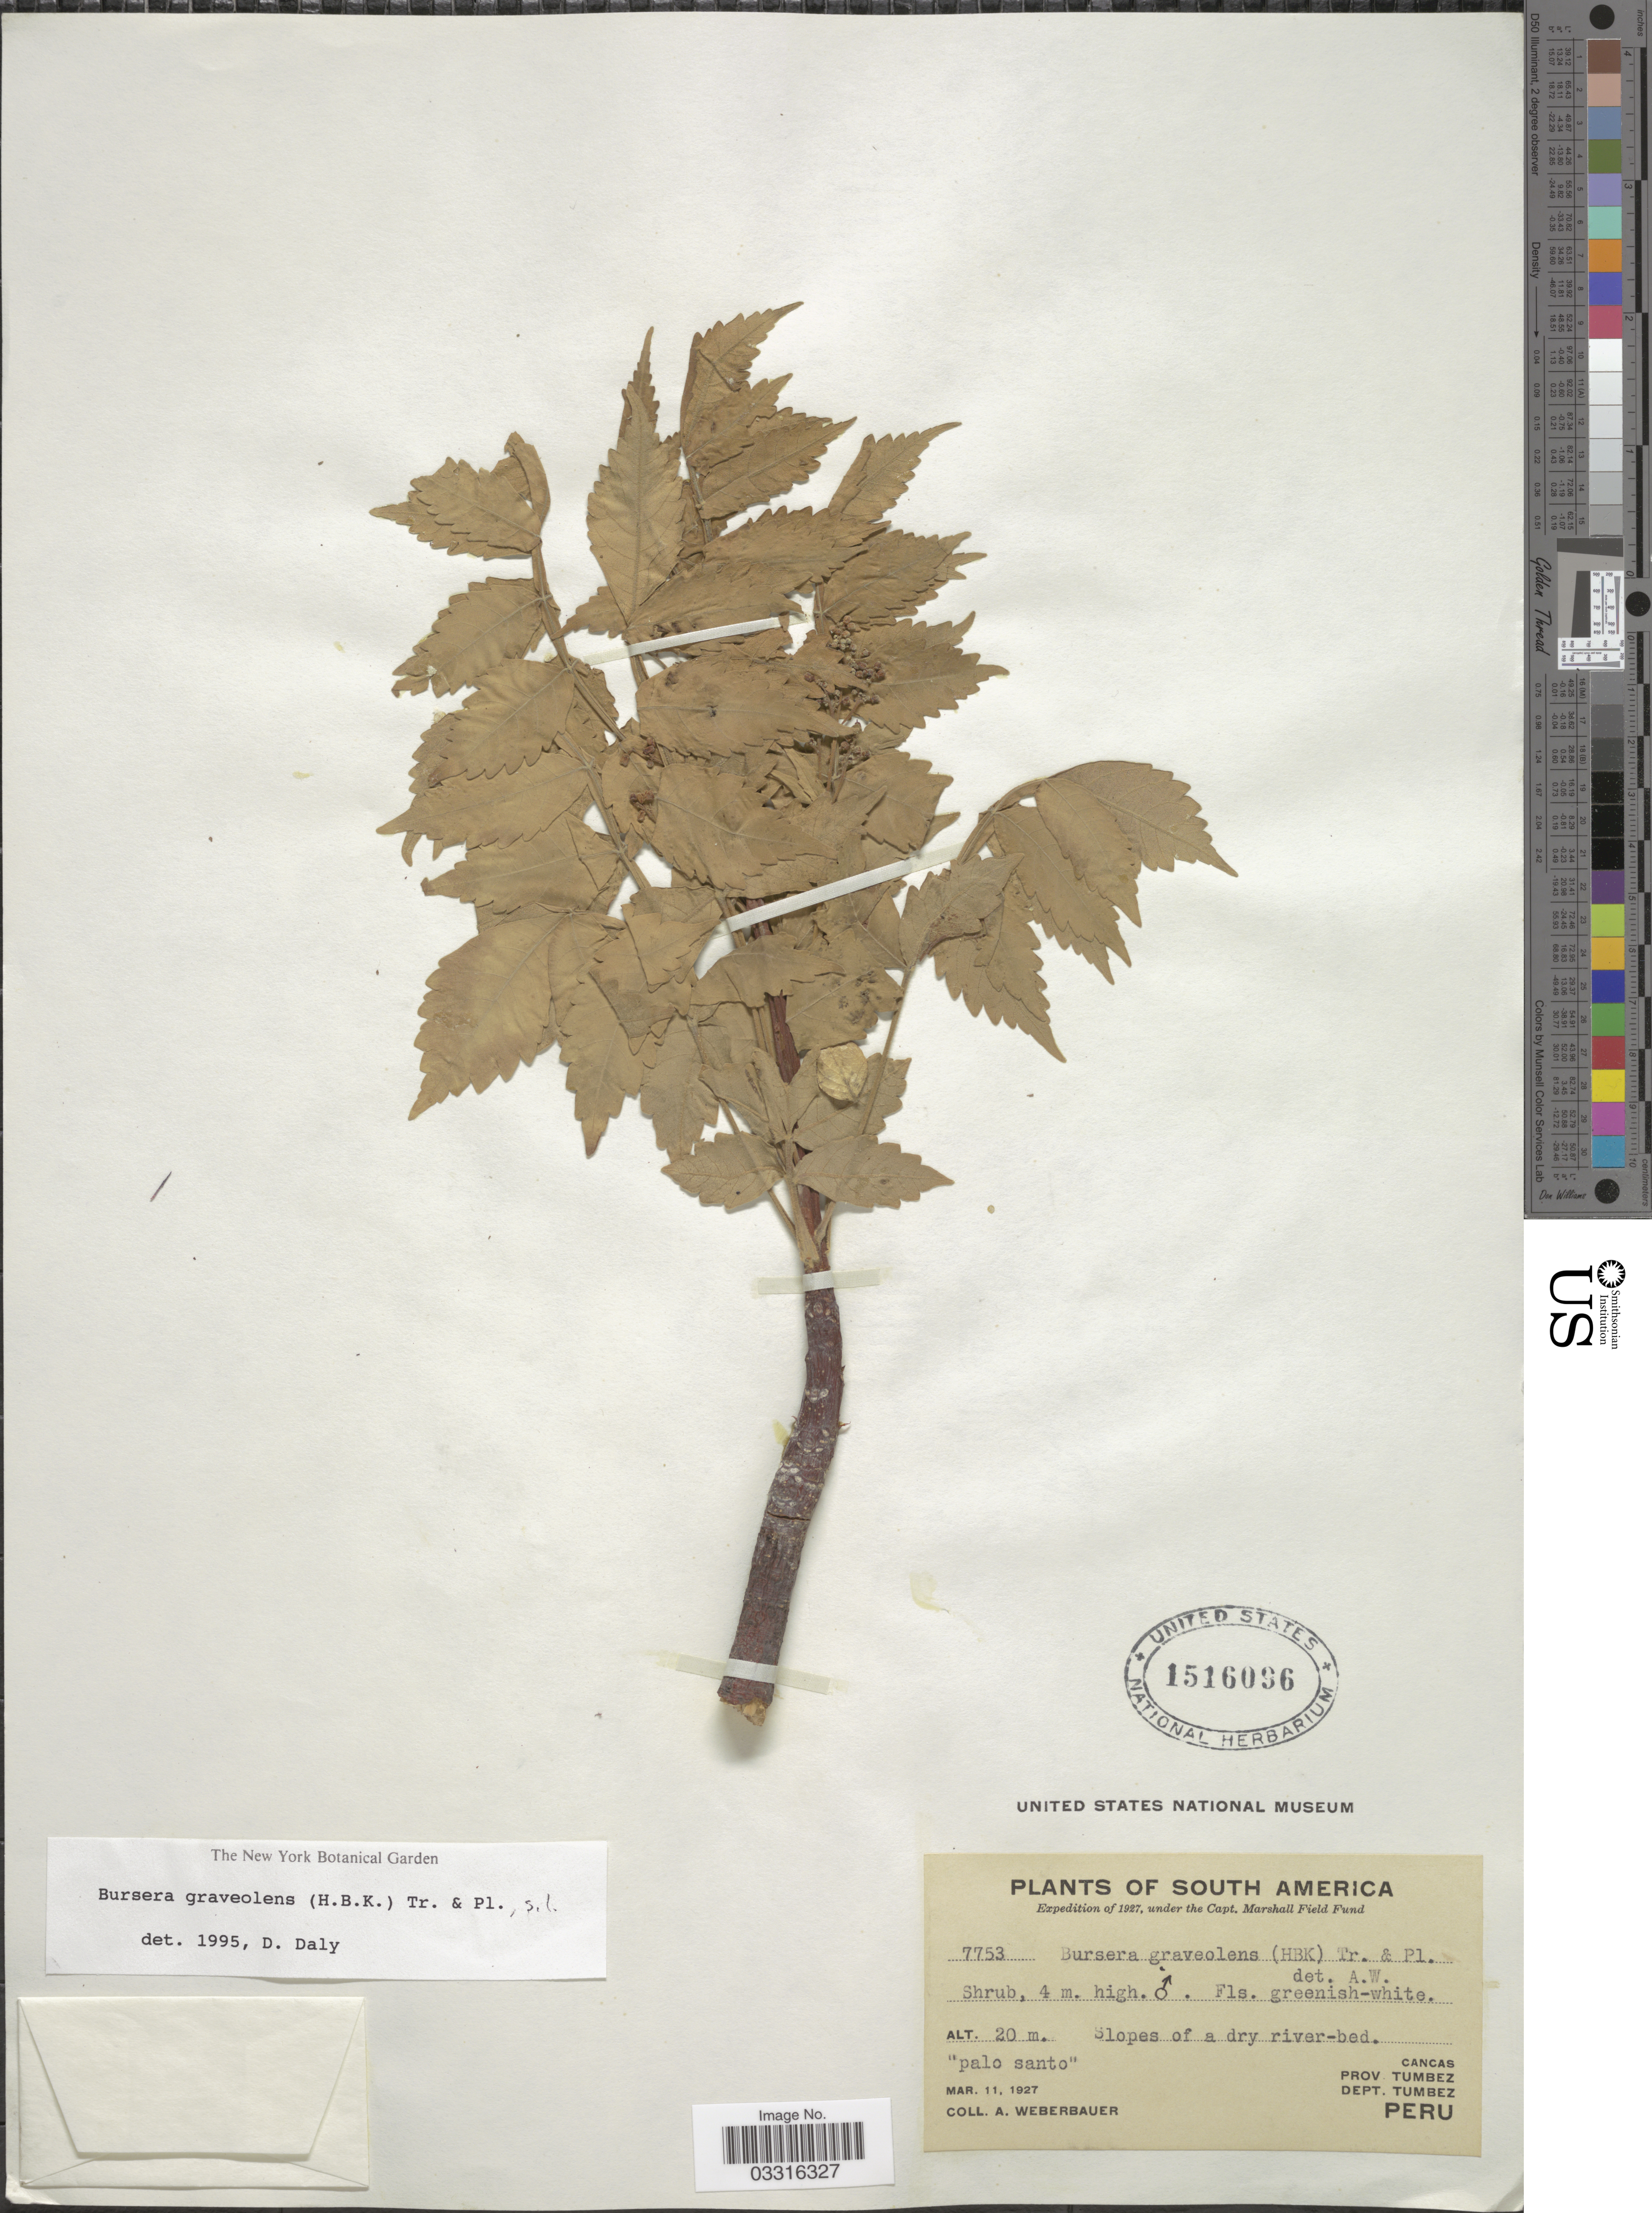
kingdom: Plantae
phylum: Tracheophyta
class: Magnoliopsida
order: Sapindales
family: Burseraceae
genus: Bursera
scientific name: Bursera graveolens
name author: (Kunth) Triana & Planch.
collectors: A. Weberbauer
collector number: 7753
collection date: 1927-03-11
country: Peru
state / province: Tumbes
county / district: Tumbes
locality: Cancas, Prov. Tumbez, Dept. Tumbez.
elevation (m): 20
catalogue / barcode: US 1516096